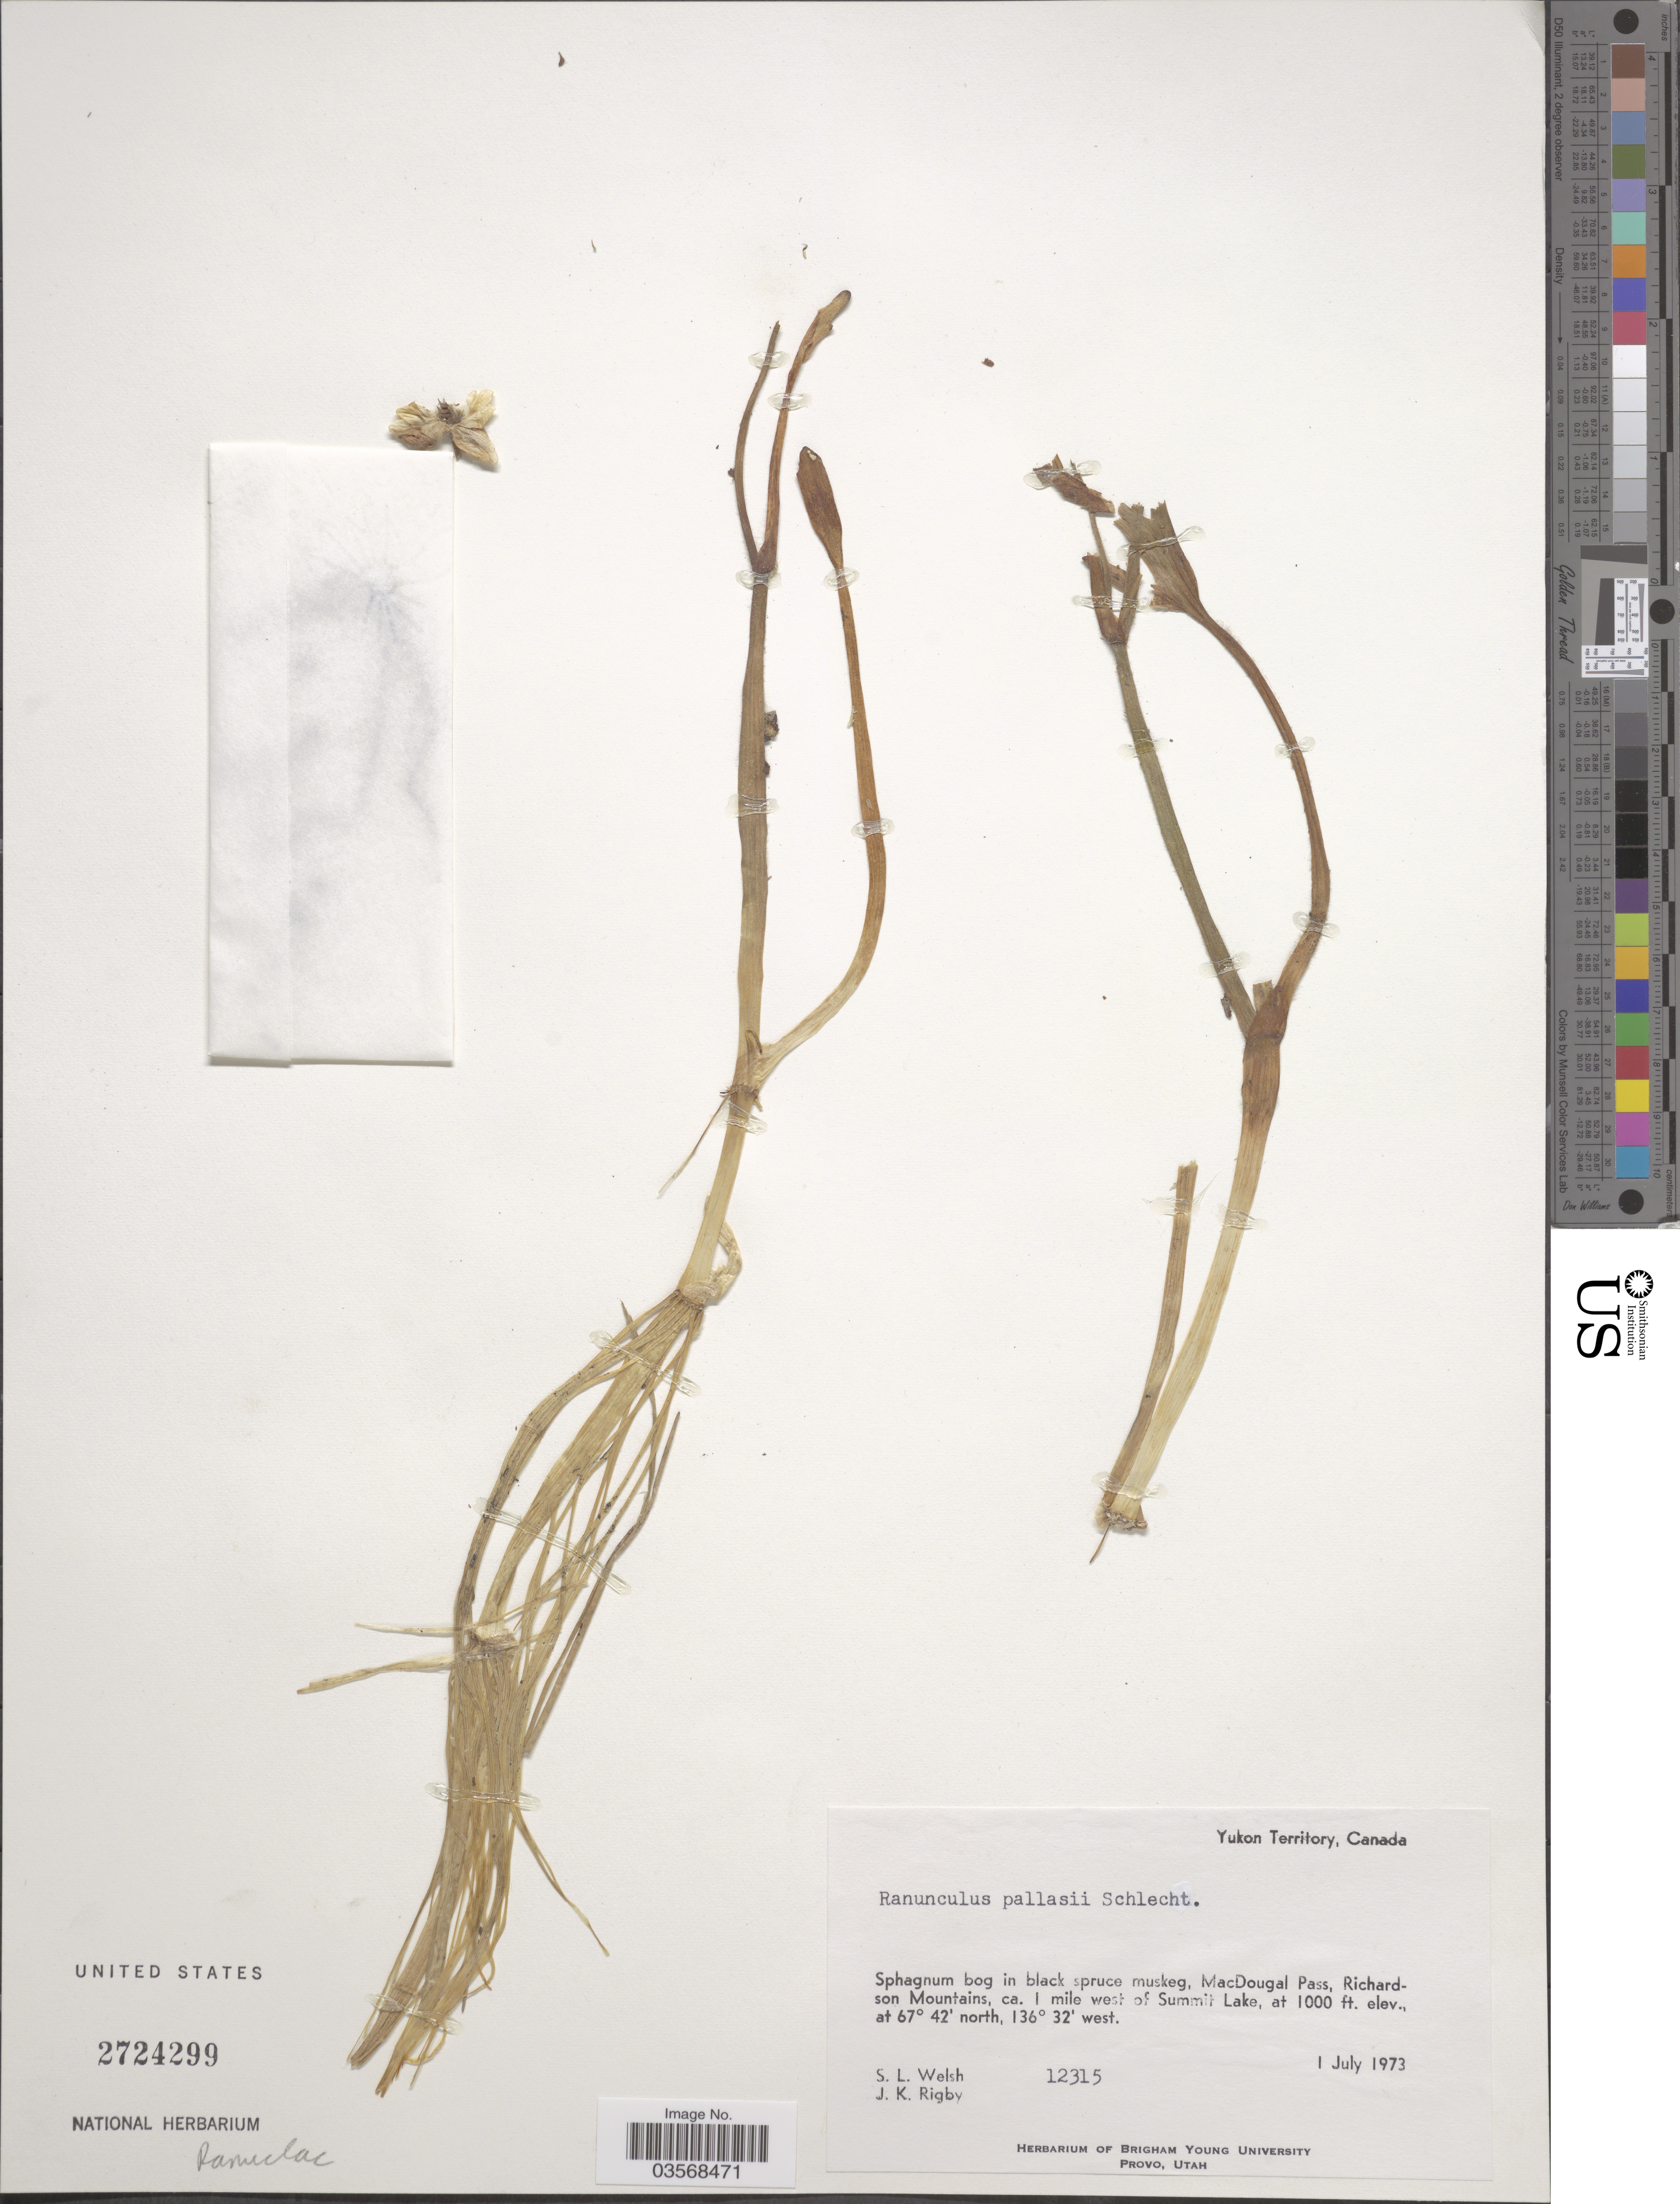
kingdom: Plantae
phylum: Tracheophyta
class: Magnoliopsida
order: Ranunculales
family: Ranunculaceae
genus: Ranunculus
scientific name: Ranunculus pallasii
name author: Schltdl.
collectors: S. Welsh & J. Rigby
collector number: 12315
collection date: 1973-07-01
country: Canada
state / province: Yukon Territory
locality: MacDougal Pass, Richardson Mountains, ca. 1 mile west of Summit Lake.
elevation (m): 305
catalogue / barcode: US 2724299